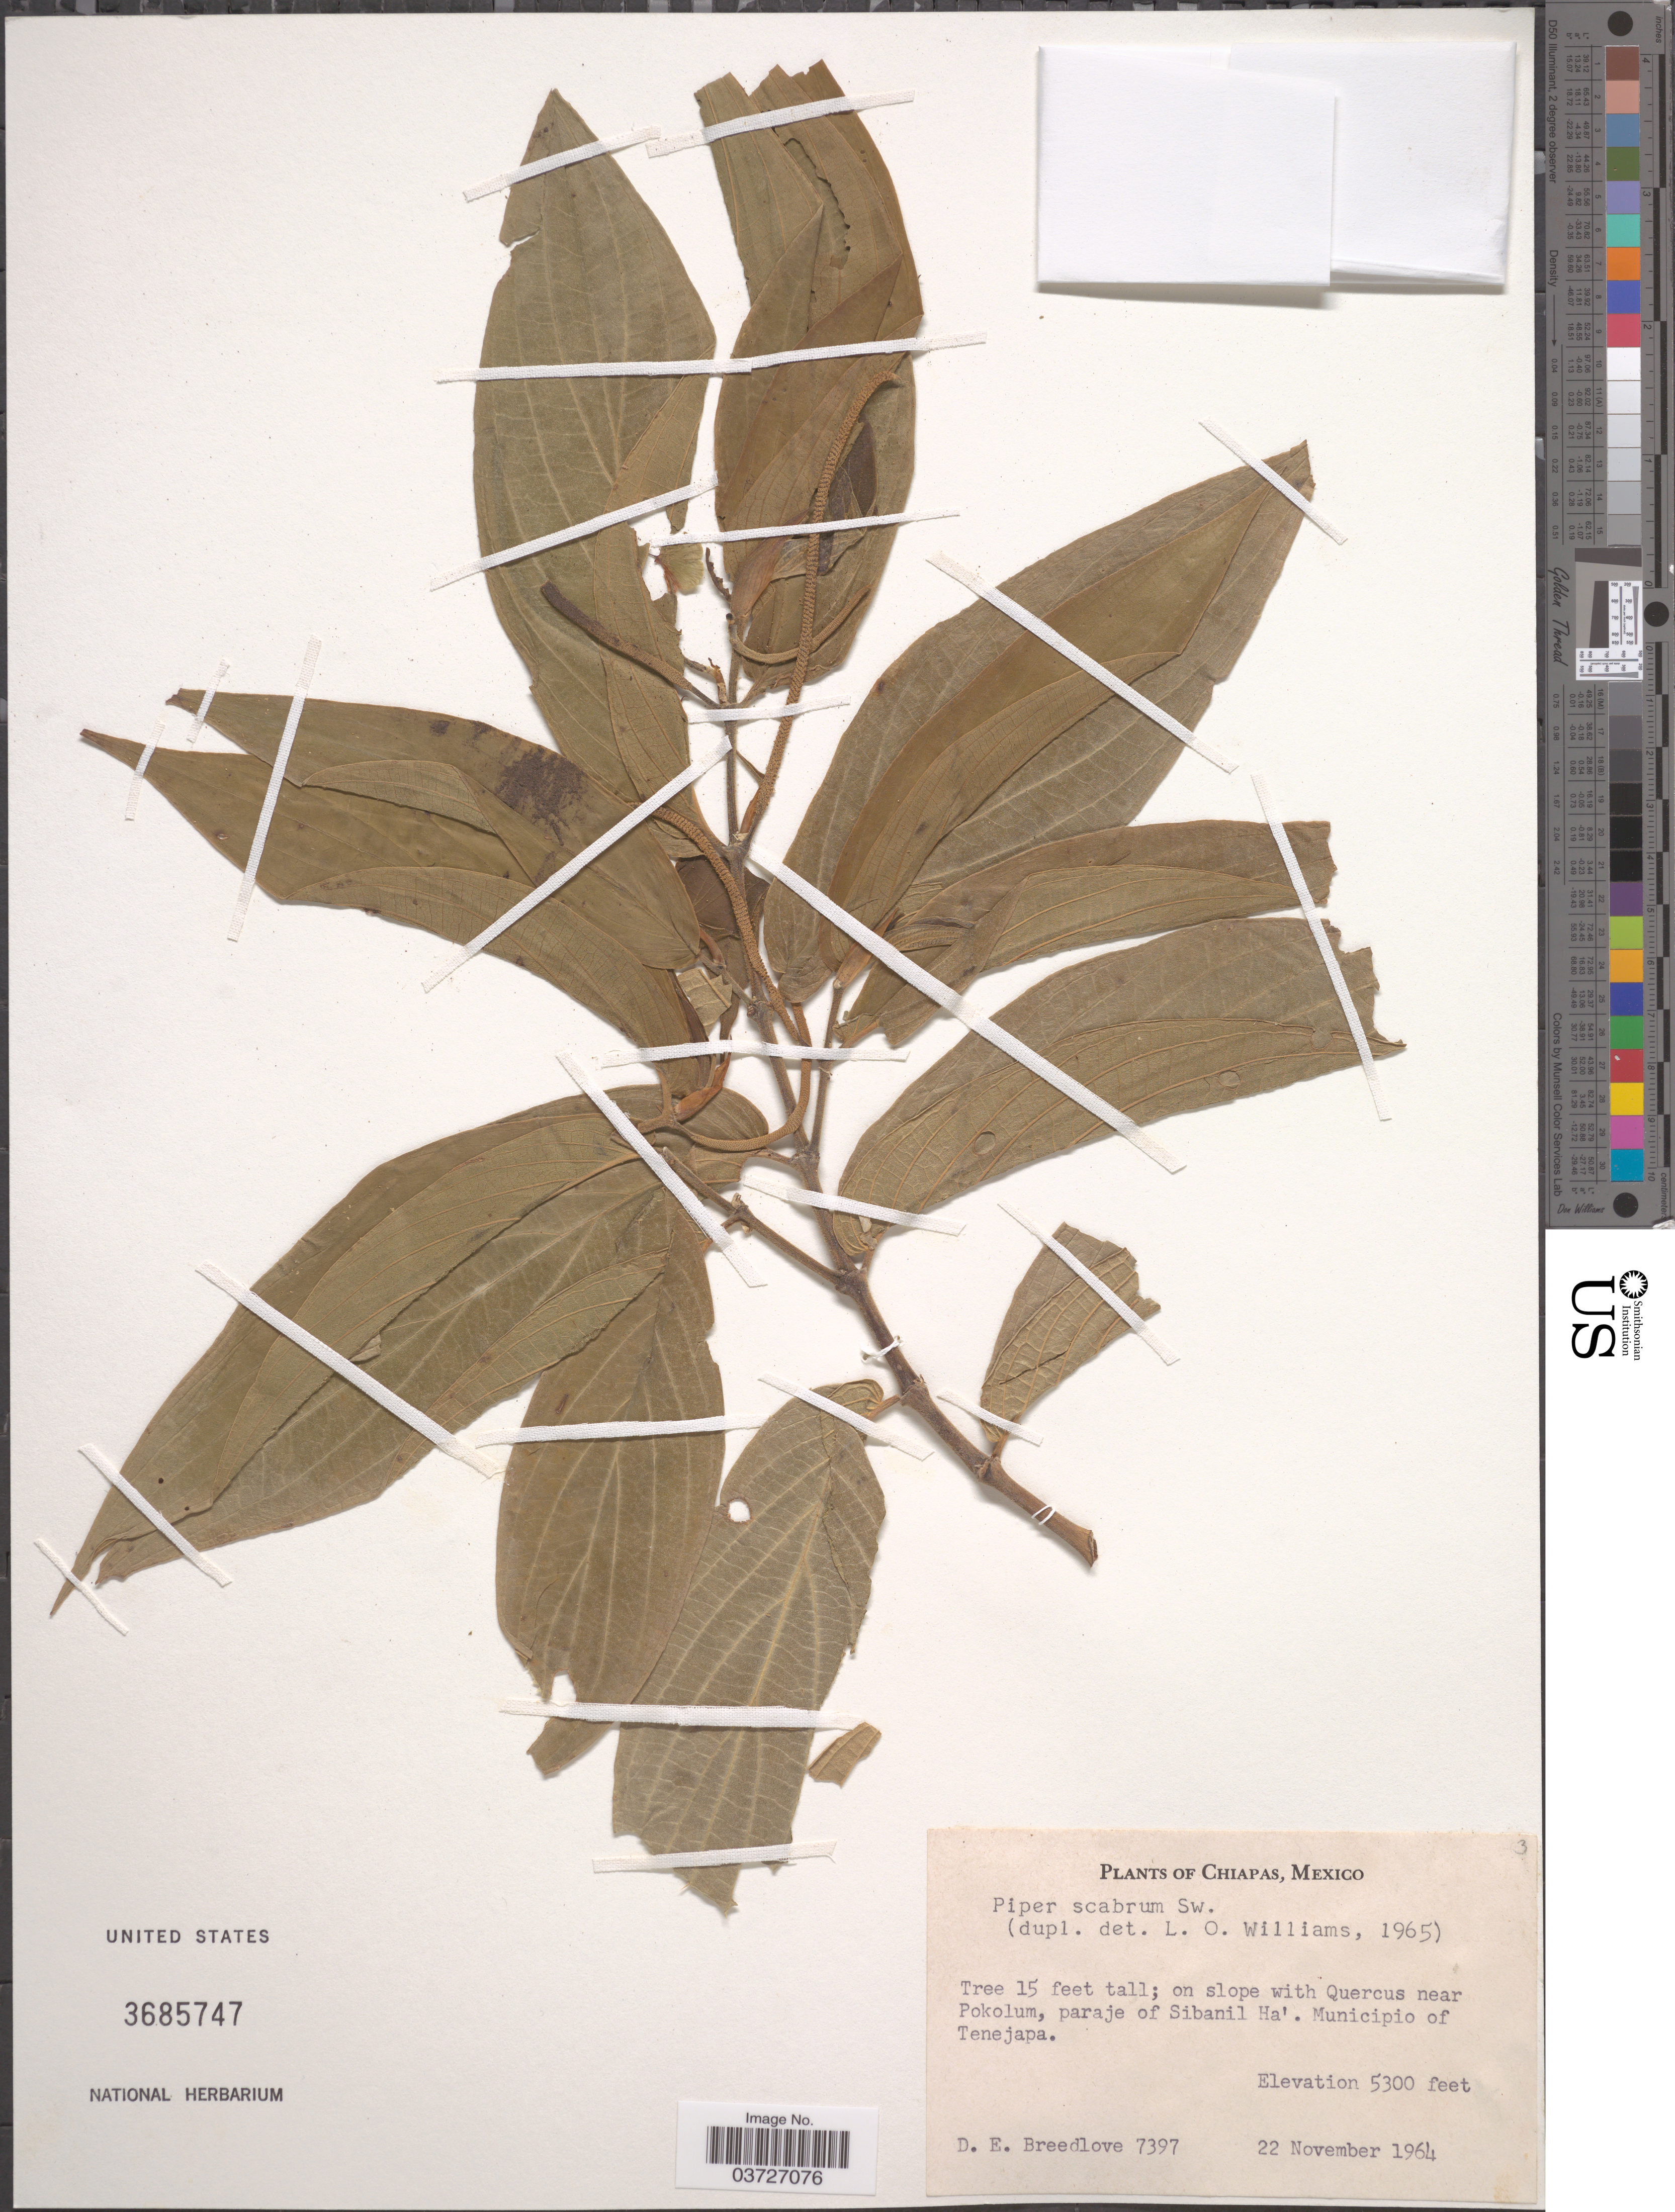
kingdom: Plantae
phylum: Tracheophyta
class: Magnoliopsida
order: Piperales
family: Piperaceae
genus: Piper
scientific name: Piper scabrum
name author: Sw.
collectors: D. E. Breedlove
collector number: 7397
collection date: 1964-11-22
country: Mexico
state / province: Chiapas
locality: On slope with Quercus near Pokolum, paraje of Sibanil Ha'. Municipio of Tenejapa.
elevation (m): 1615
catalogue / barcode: US 3685747